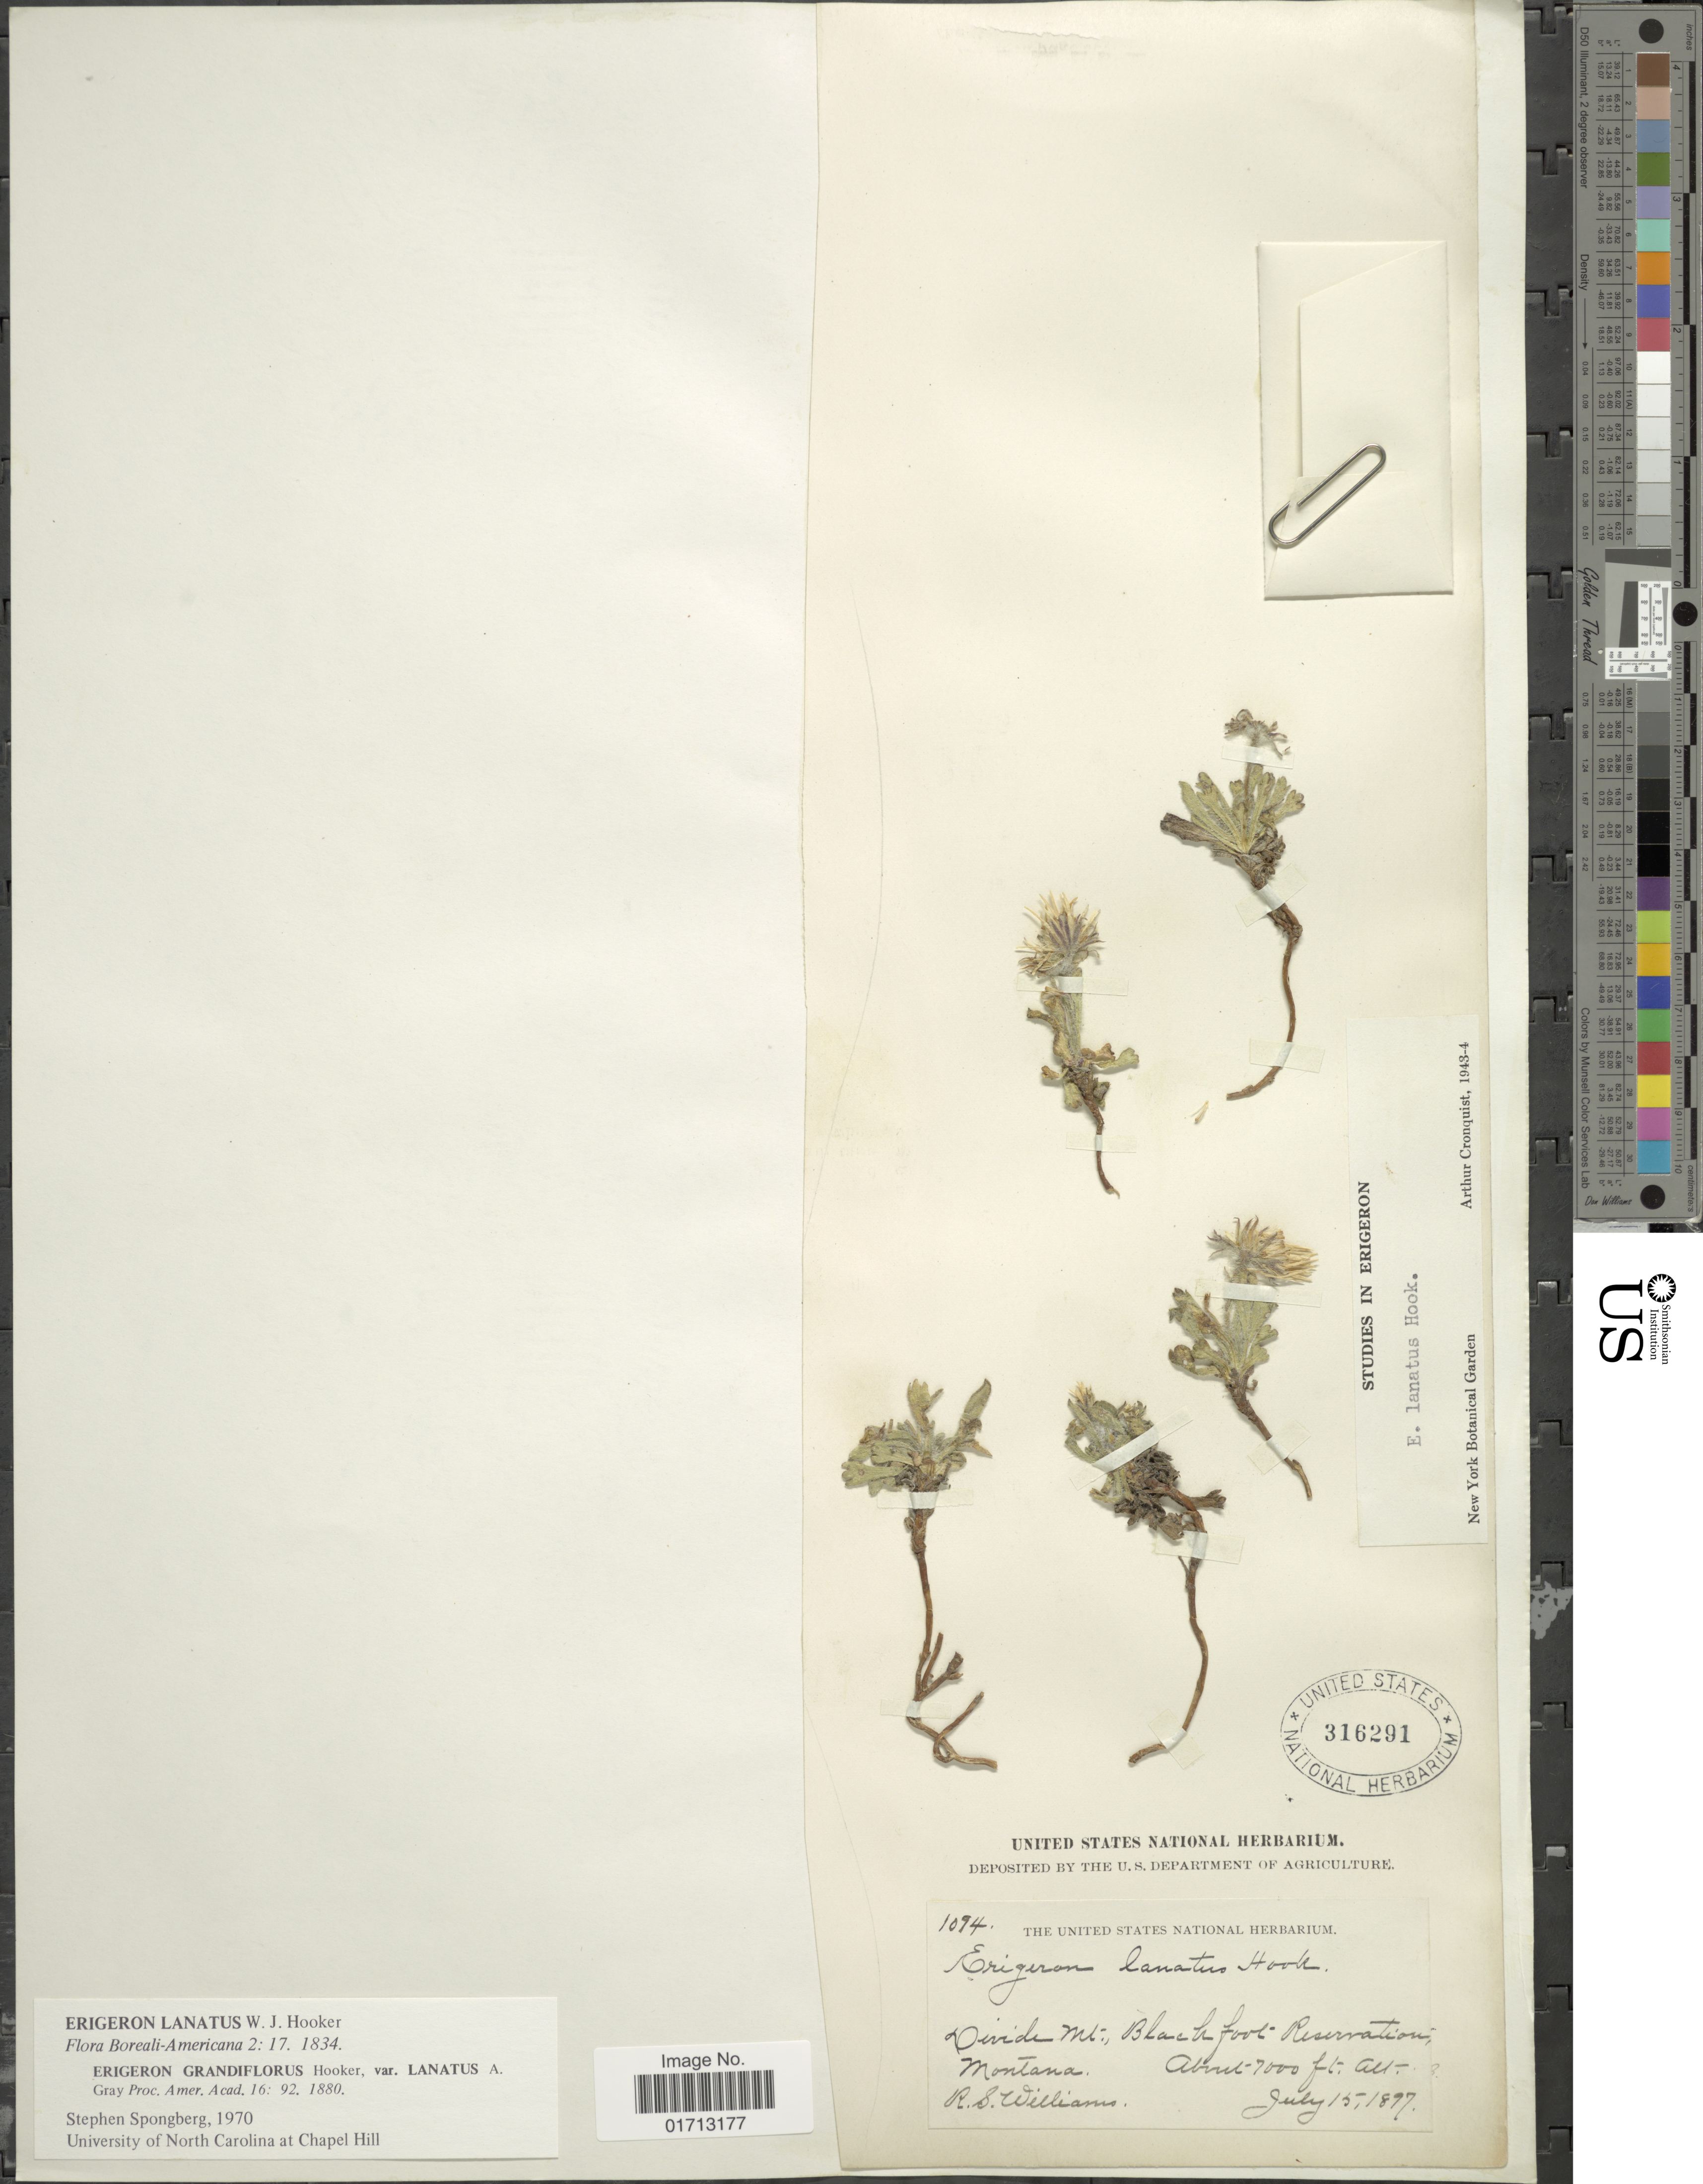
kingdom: Plantae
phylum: Tracheophyta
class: Magnoliopsida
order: Asterales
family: Asteraceae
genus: Erigeron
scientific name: Erigeron lanatus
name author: Hook.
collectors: R. S. Williams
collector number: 1094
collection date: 1897-07-15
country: United States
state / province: Montana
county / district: Glacier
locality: Divide Mt., Blackfoot Reservation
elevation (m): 2134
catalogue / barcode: US 316291